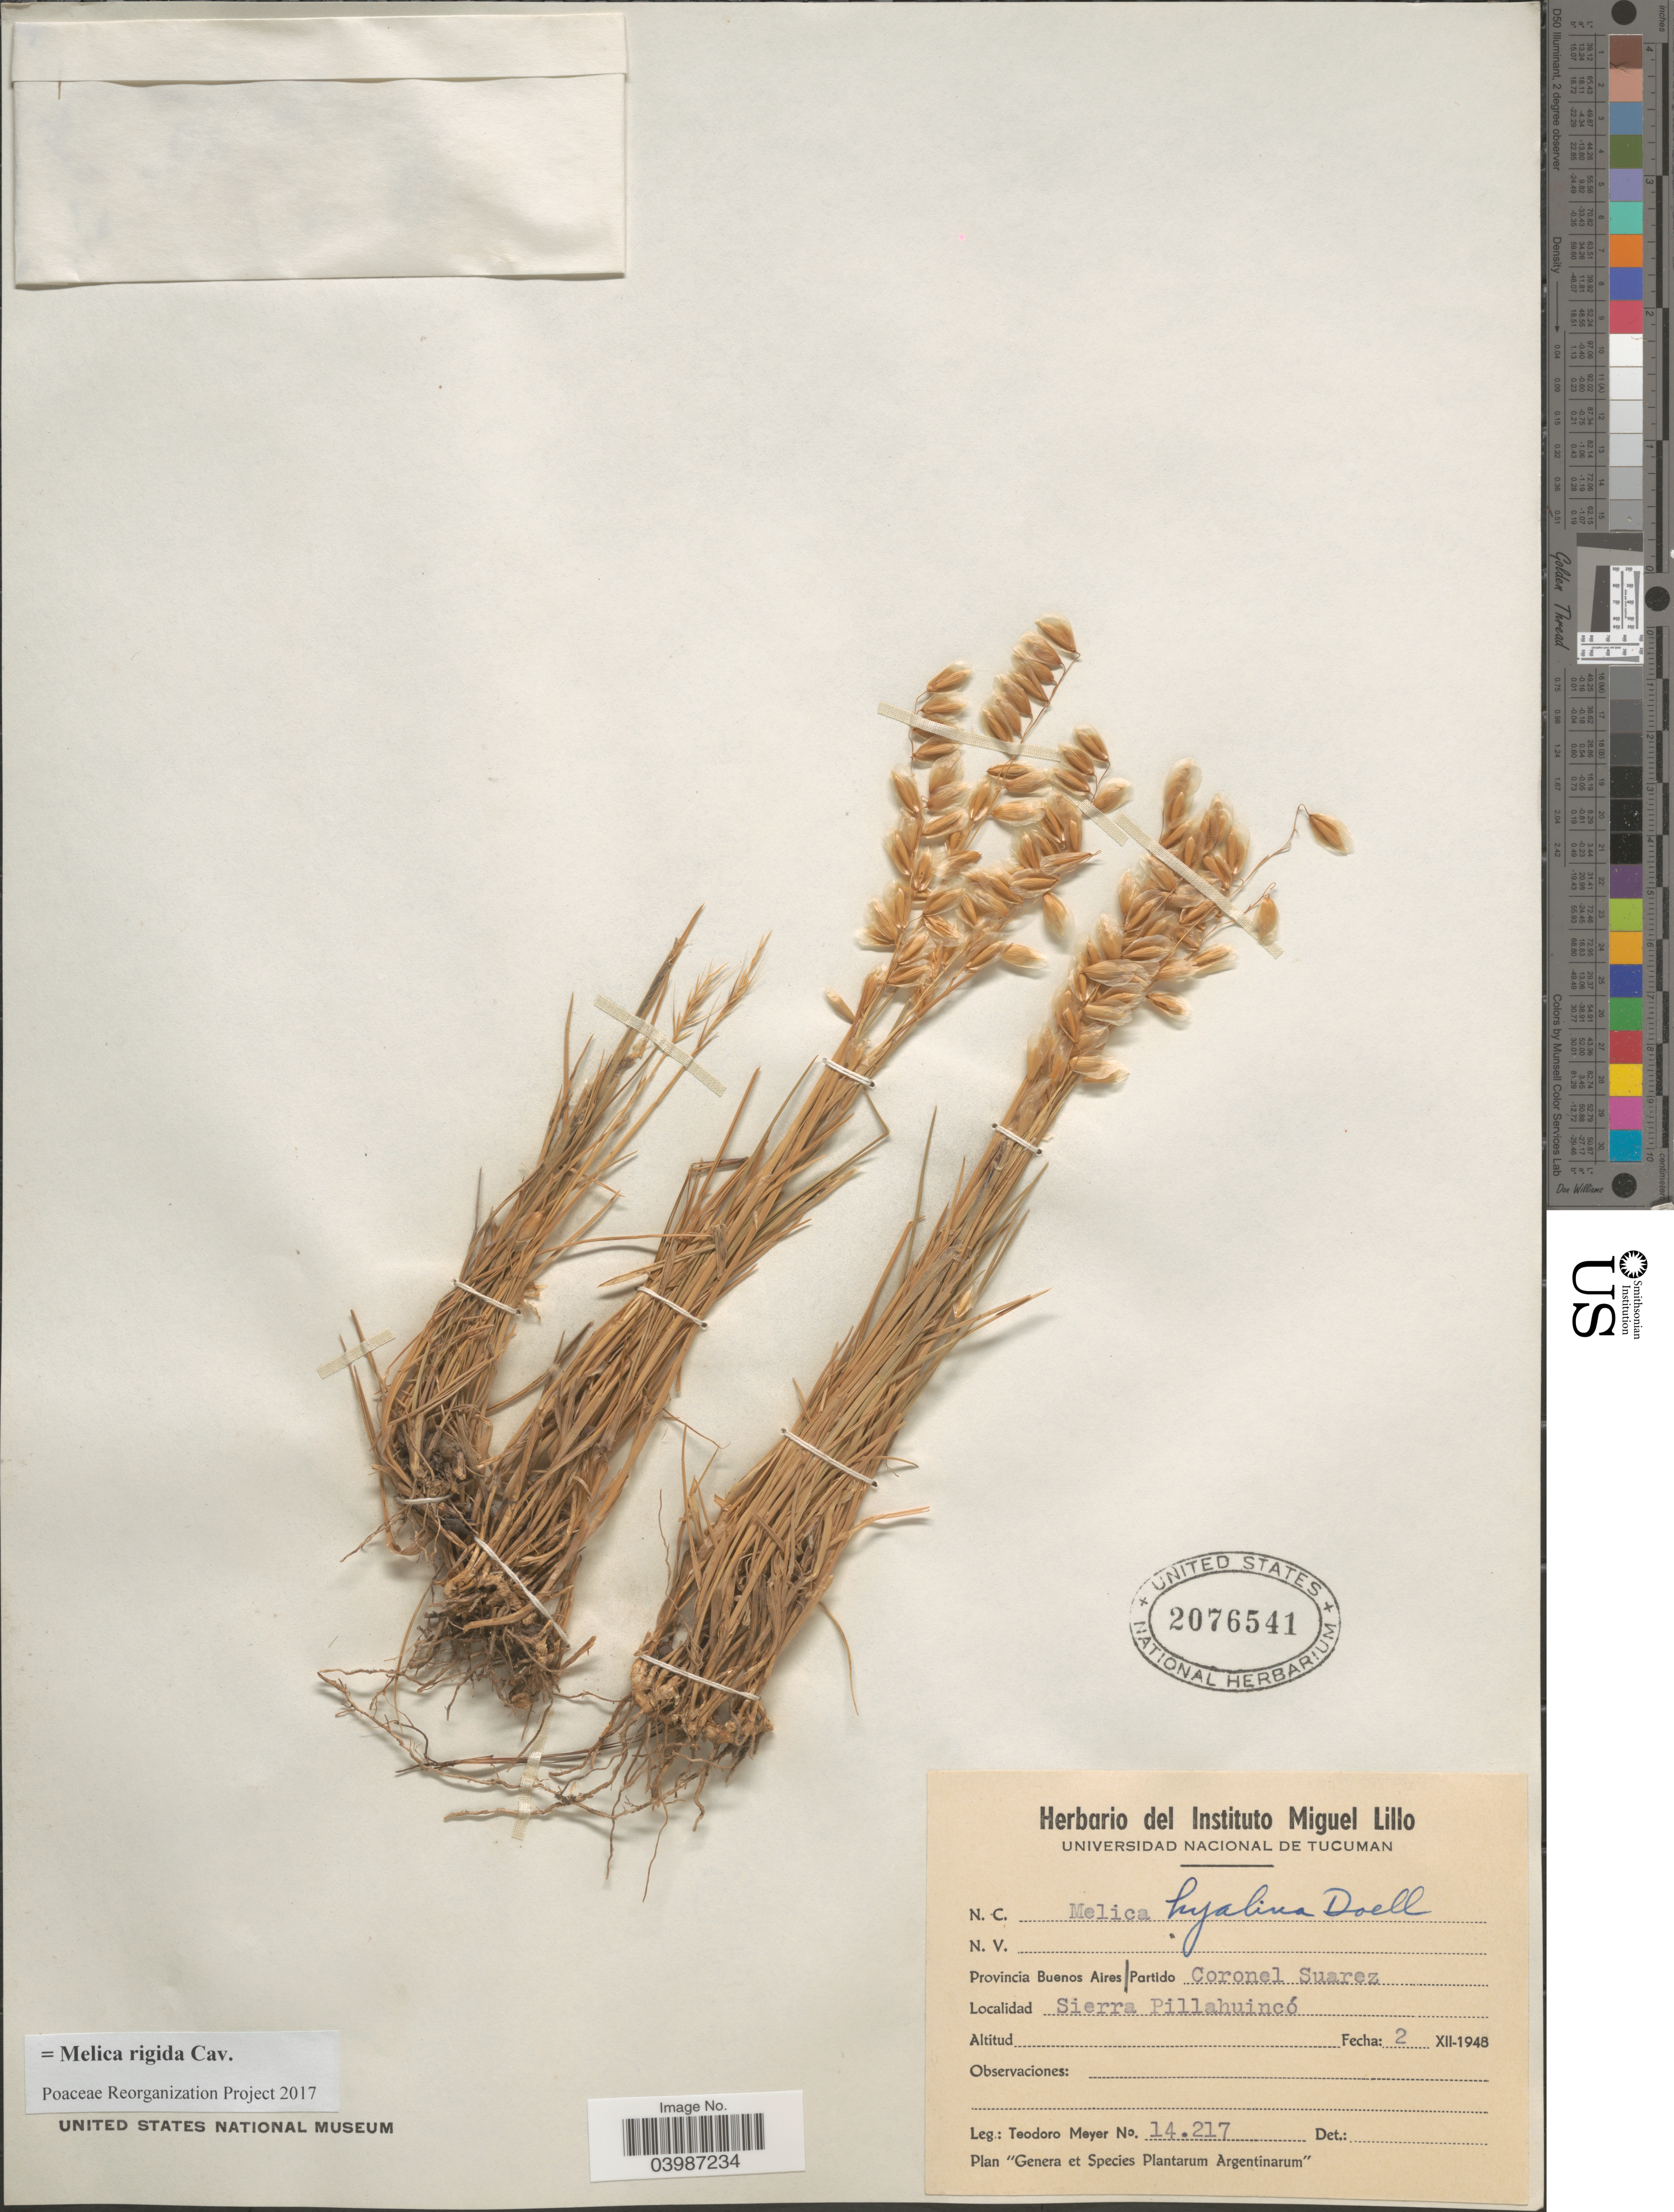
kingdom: Plantae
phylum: Tracheophyta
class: Liliopsida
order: Poales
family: Poaceae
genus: Melica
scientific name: Melica rigida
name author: Cav.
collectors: T. Meyer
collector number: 14217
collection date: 1948-12-02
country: Argentina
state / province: Buenos Aires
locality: Partido Coronel Suarez. Sierra Pillahuincó.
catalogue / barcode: US 2076541